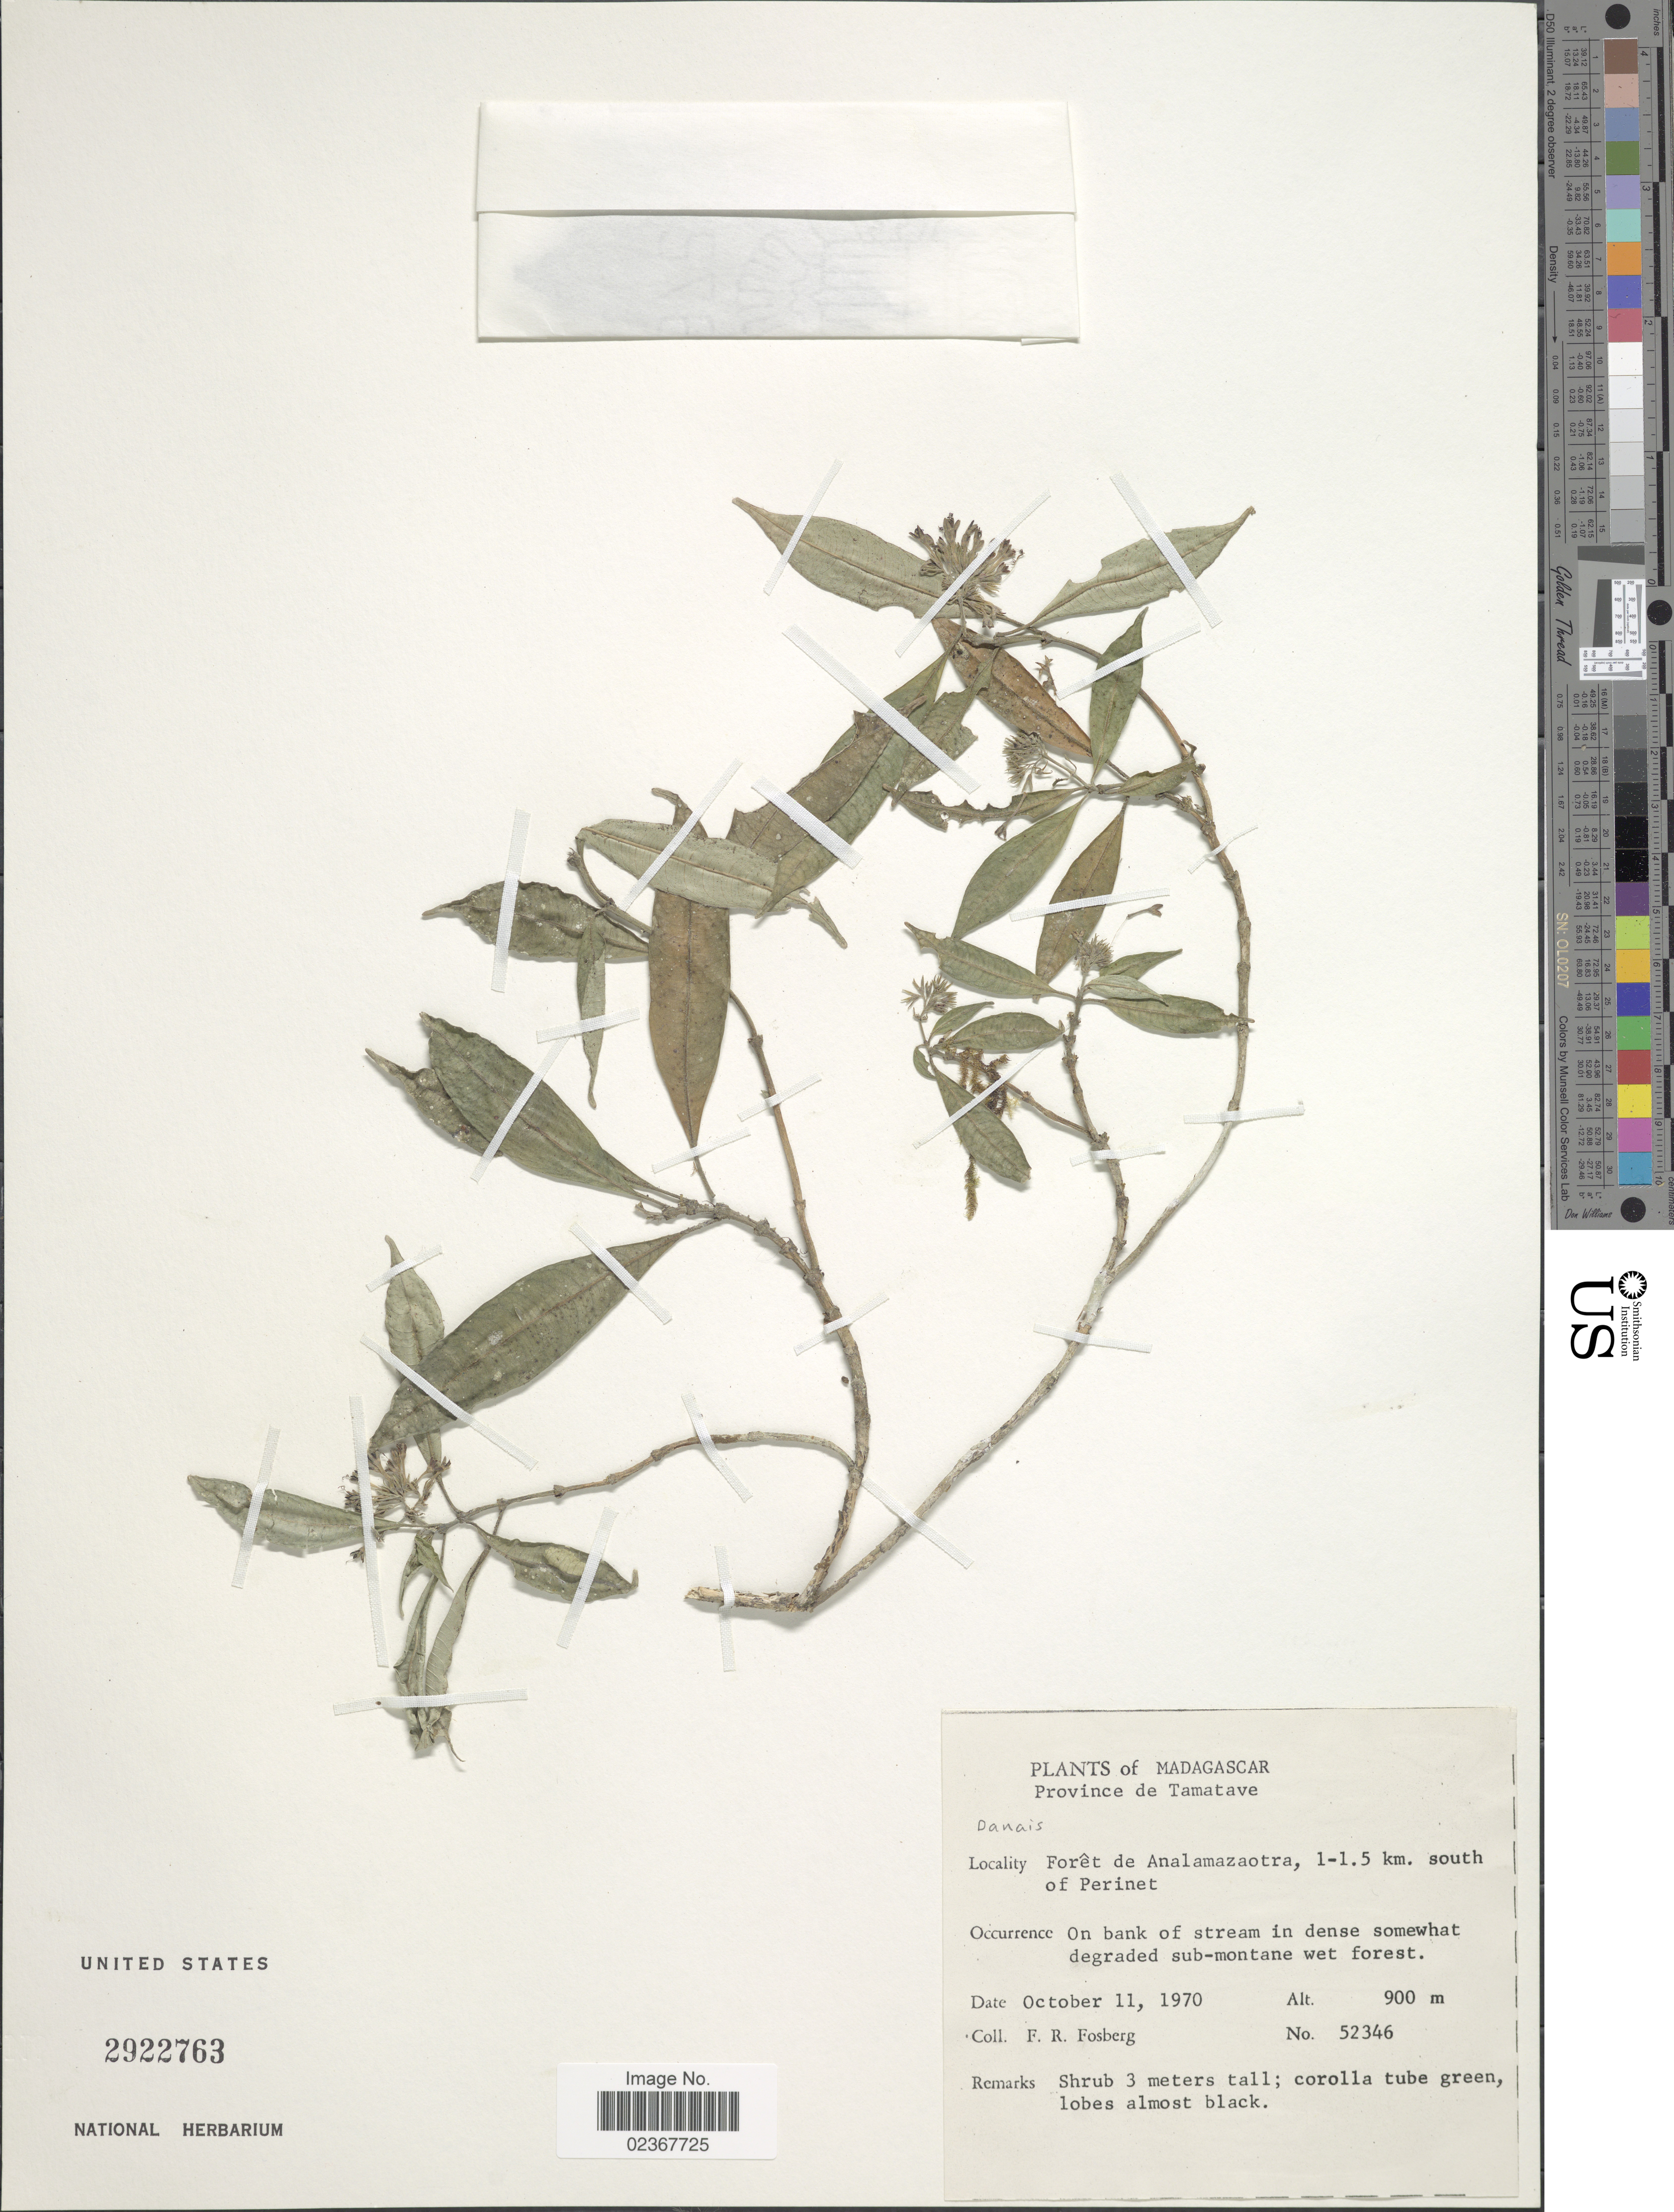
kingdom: Plantae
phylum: Tracheophyta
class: Magnoliopsida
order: Gentianales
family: Rubiaceae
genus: Danais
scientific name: Danais sp.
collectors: F. R. Fosberg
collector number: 52346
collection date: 1970-10-11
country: Madagascar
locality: Province de Tamatave, Forêt de Analamazaotra, 1-1.5 km. south of Perinet, On bank of stream in dense somewhat degraded sub-montane wet forest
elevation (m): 900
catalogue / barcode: US 2922763